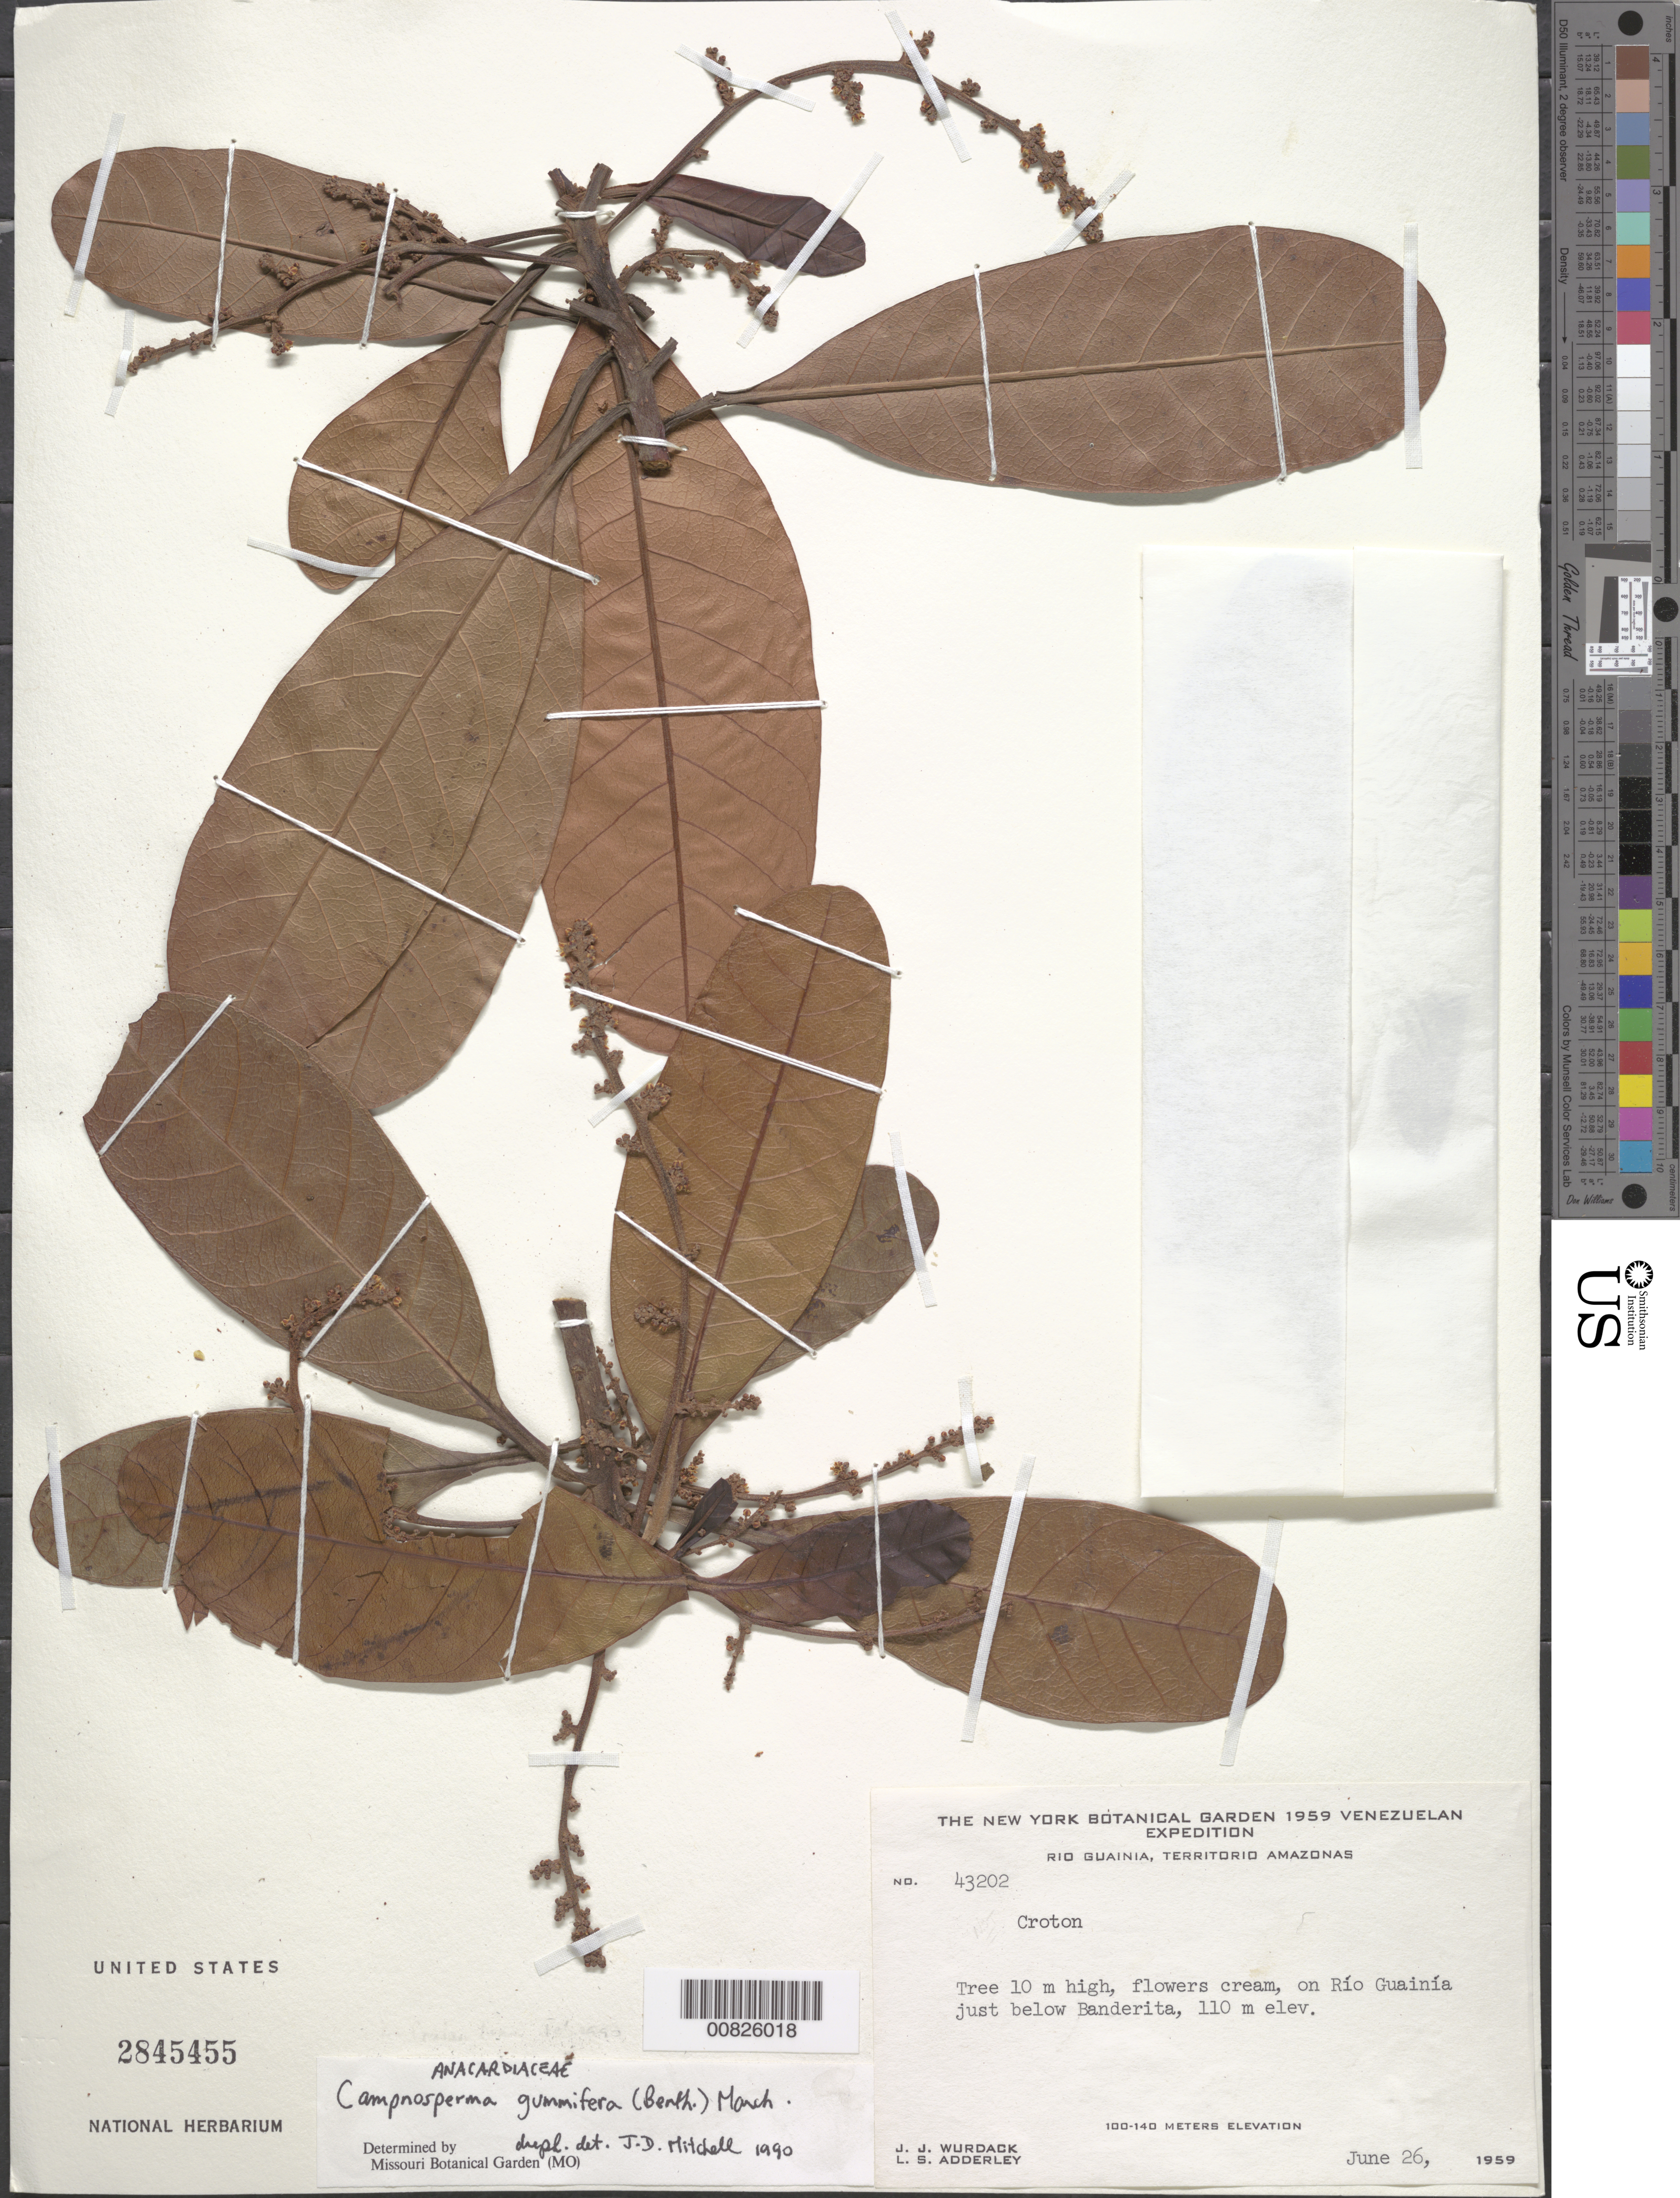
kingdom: Plantae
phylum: Tracheophyta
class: Magnoliopsida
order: Sapindales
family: Anacardiaceae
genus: Campnosperma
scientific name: Campnosperma gummiferum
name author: (Benth.) Marchand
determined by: Mitchell, John D.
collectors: J. J. Wurdack & L. S. Adderley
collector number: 43202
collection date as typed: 26-Jun-59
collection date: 1959-06-26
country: Venezuela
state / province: Amazonas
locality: Río Guainía, just below Banderita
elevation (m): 110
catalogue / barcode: US 2845455